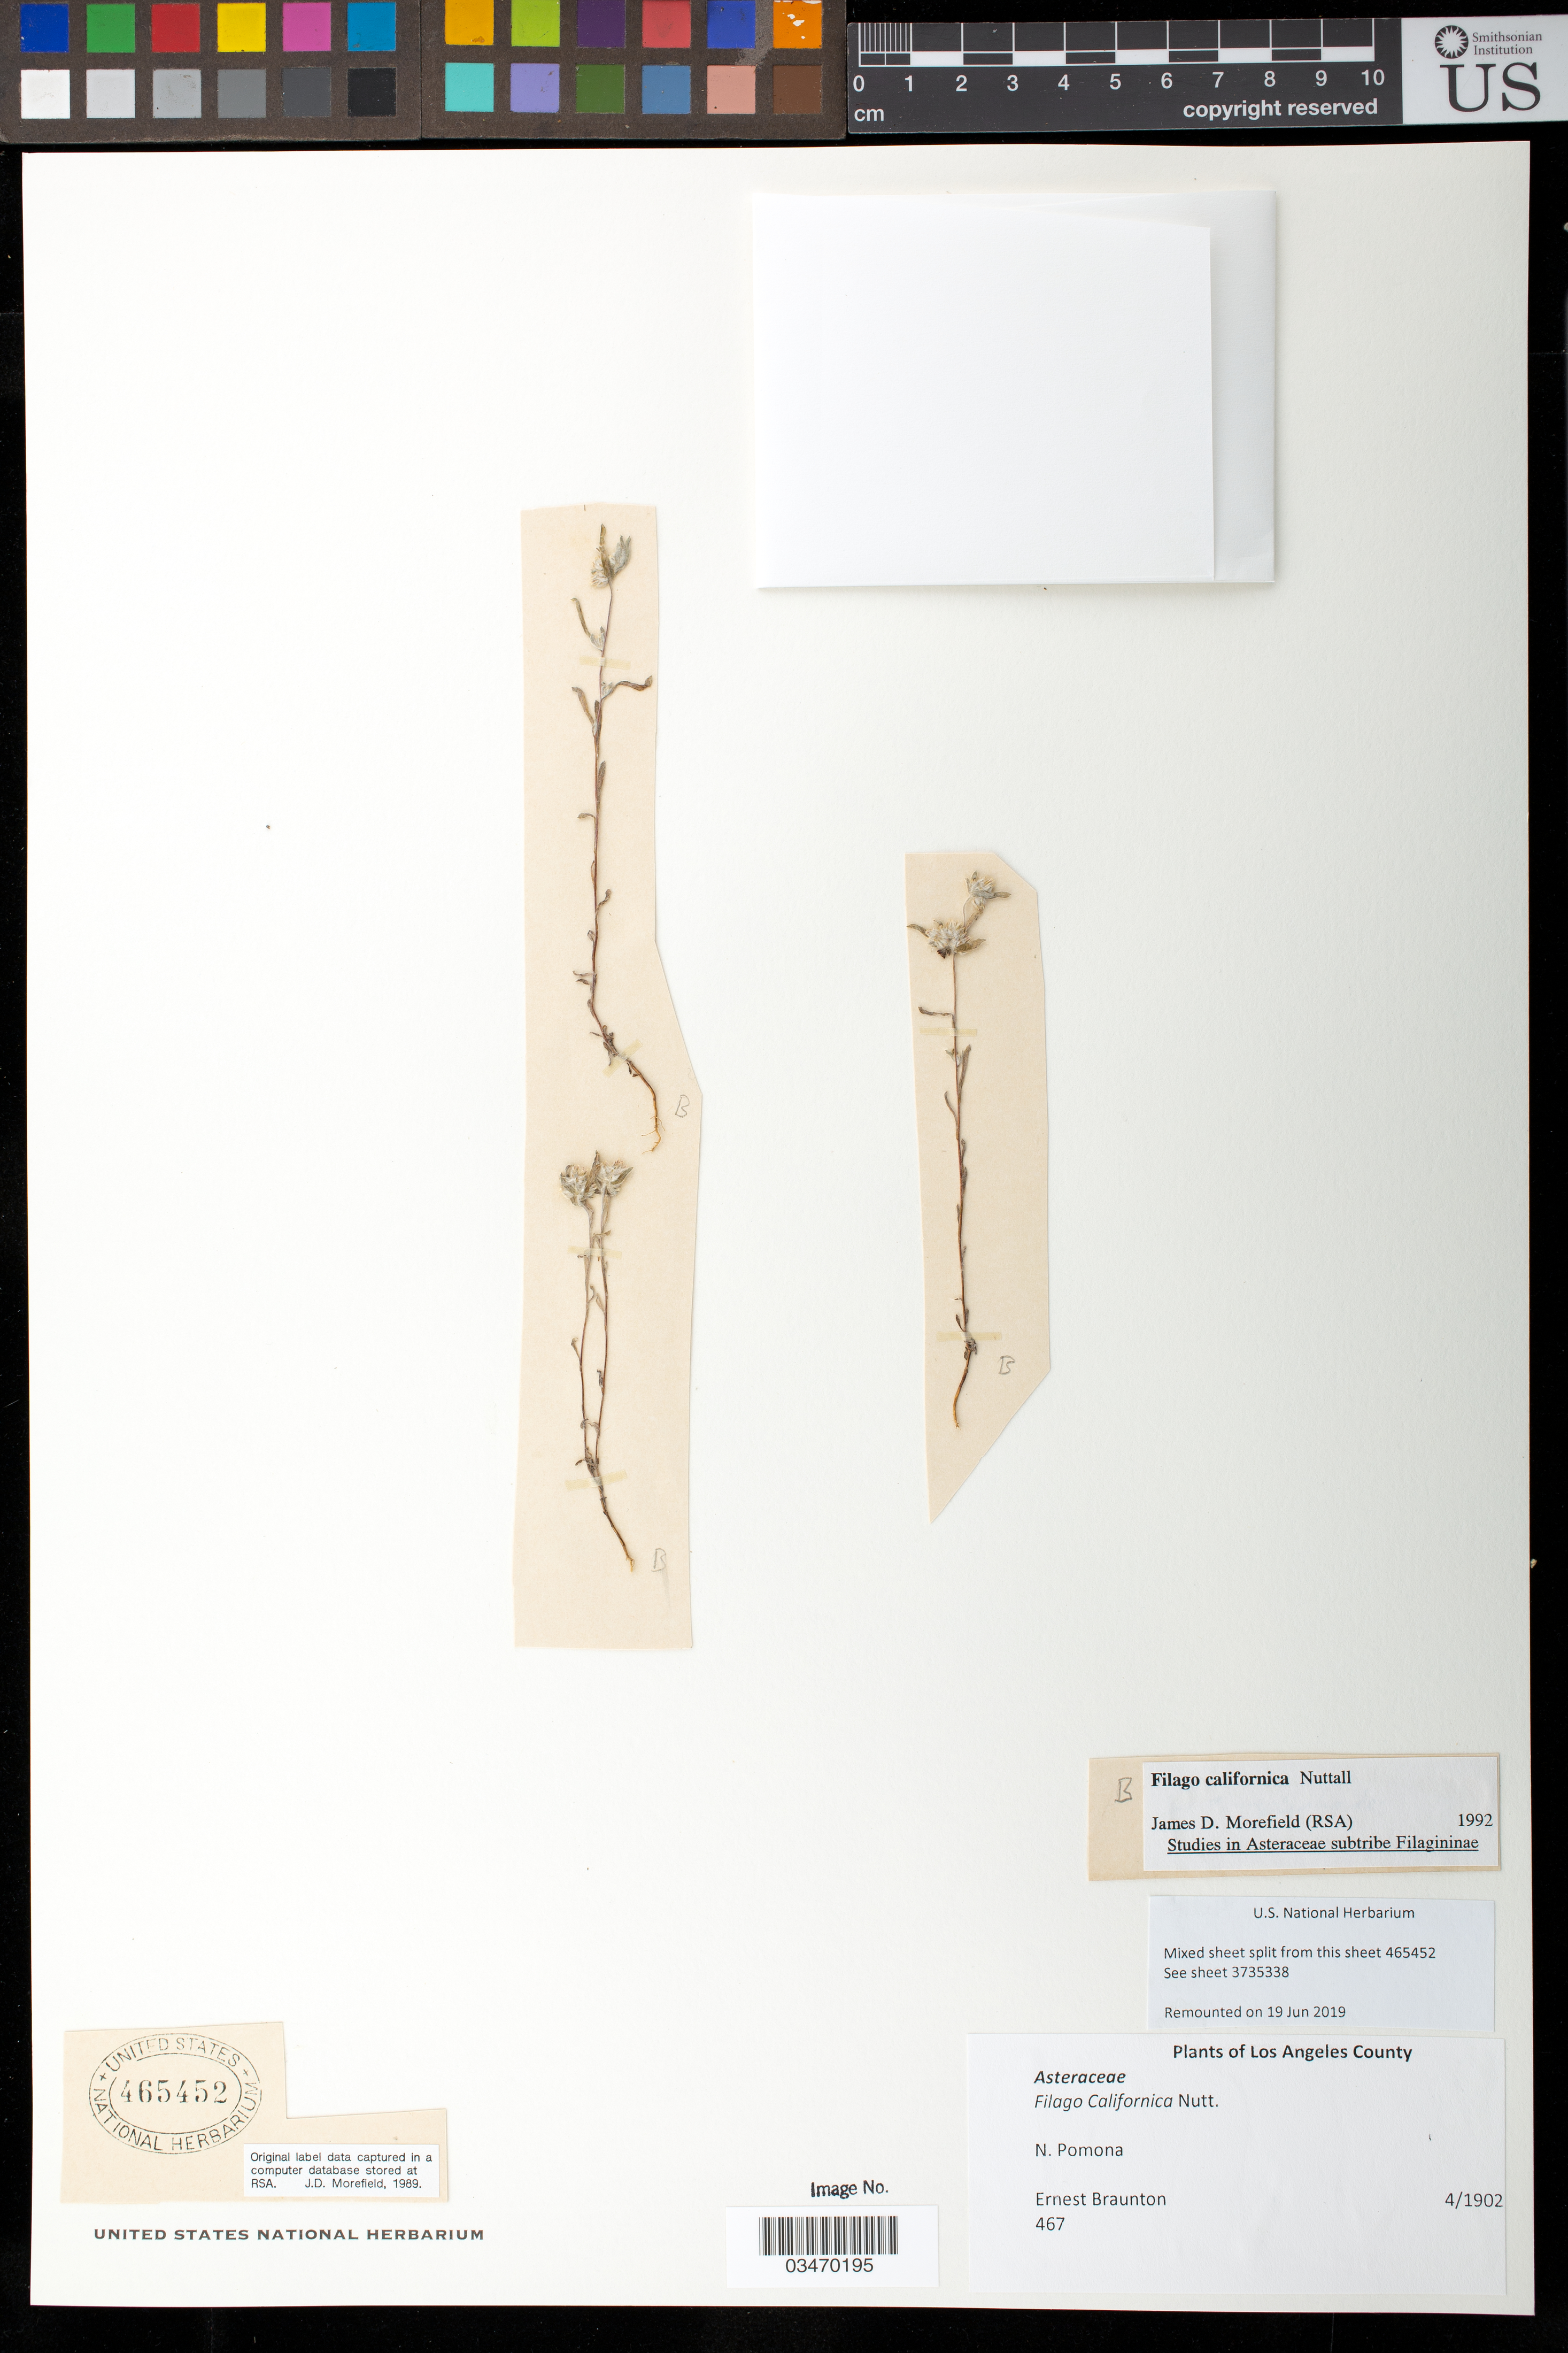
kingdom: Plantae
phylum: Tracheophyta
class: Magnoliopsida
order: Asterales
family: Asteraceae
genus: Filago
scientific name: Filago californica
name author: Nutt.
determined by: Morefield, James D., (RSA), Rancho Santa Ana Botanic Garden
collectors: E. Braunton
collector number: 467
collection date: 1902-04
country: United States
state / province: California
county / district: Los Angeles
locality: N. Pomoua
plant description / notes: Mixed sheet split from this sheet 465452. Remounted on 19 Jun 2019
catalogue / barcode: US 465452